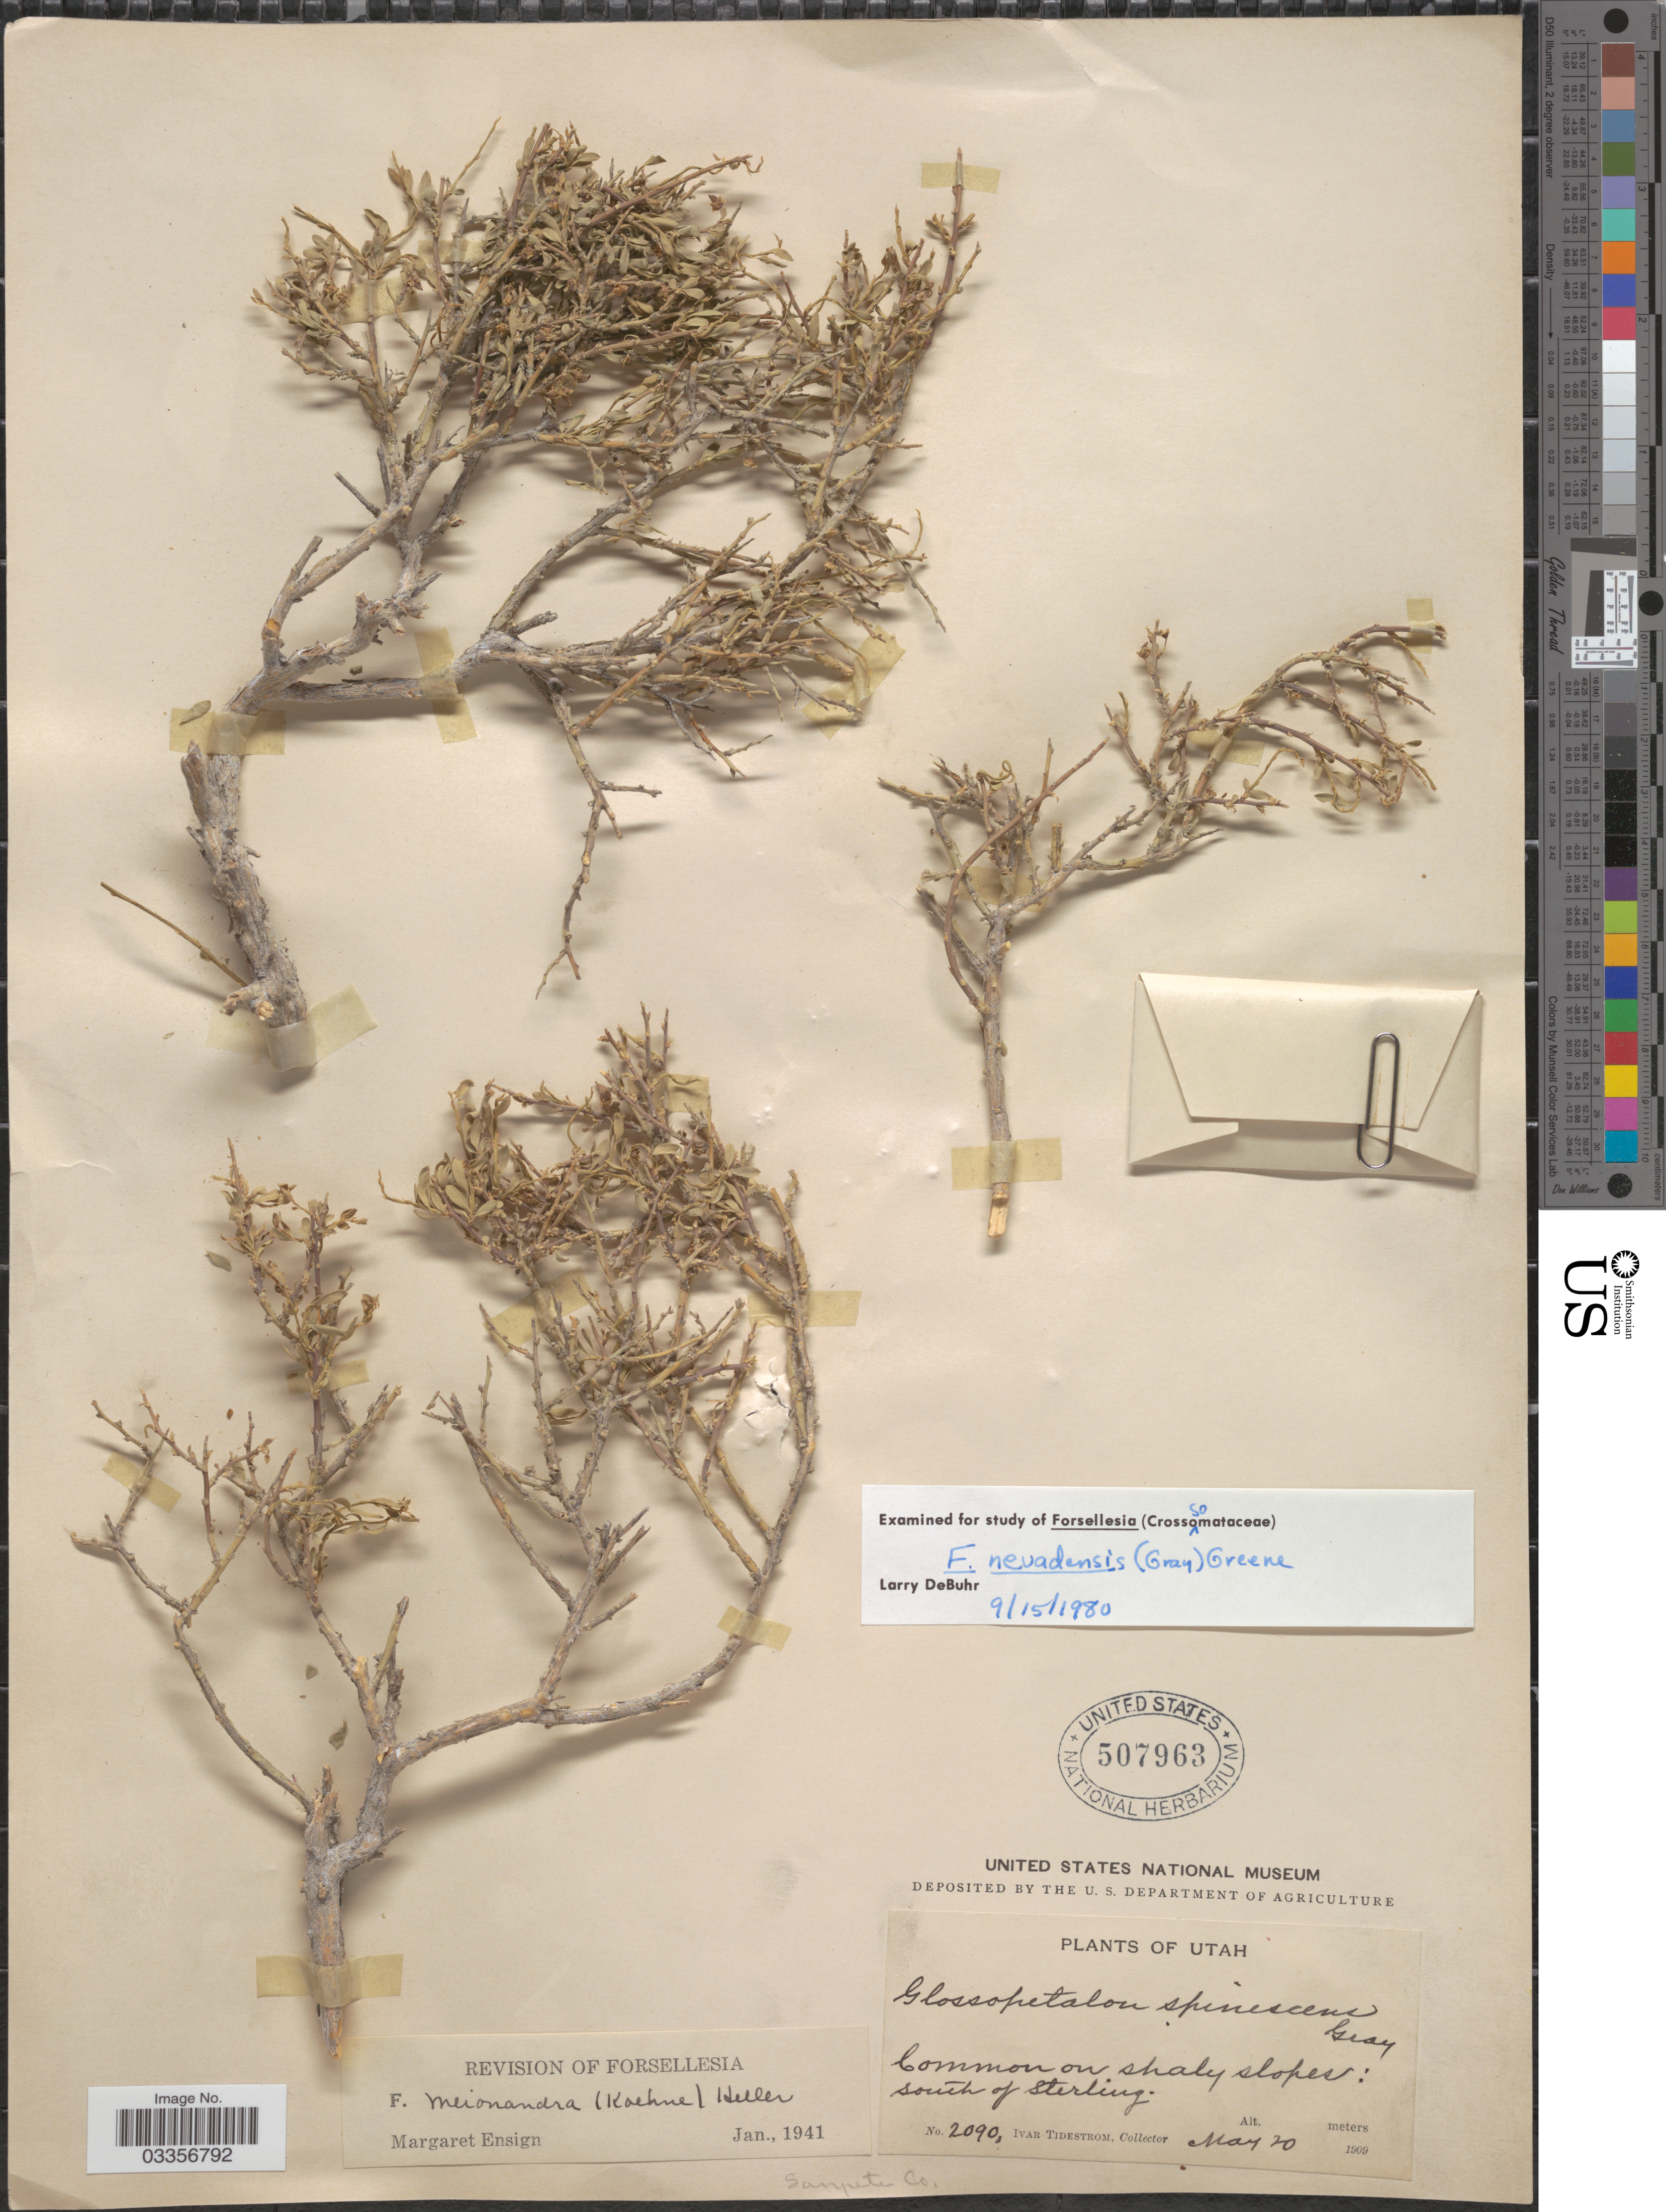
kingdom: Plantae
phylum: Tracheophyta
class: Magnoliopsida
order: Crossosomatales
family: Crossosomataceae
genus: Glossopetalon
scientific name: Glossopetalon spinescens var. aridum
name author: M.E. Jones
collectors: I. F. Tidestrom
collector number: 2090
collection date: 1909-05-20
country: United States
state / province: Utah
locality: South of Sterling, Sanpete Co.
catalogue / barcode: US 507963